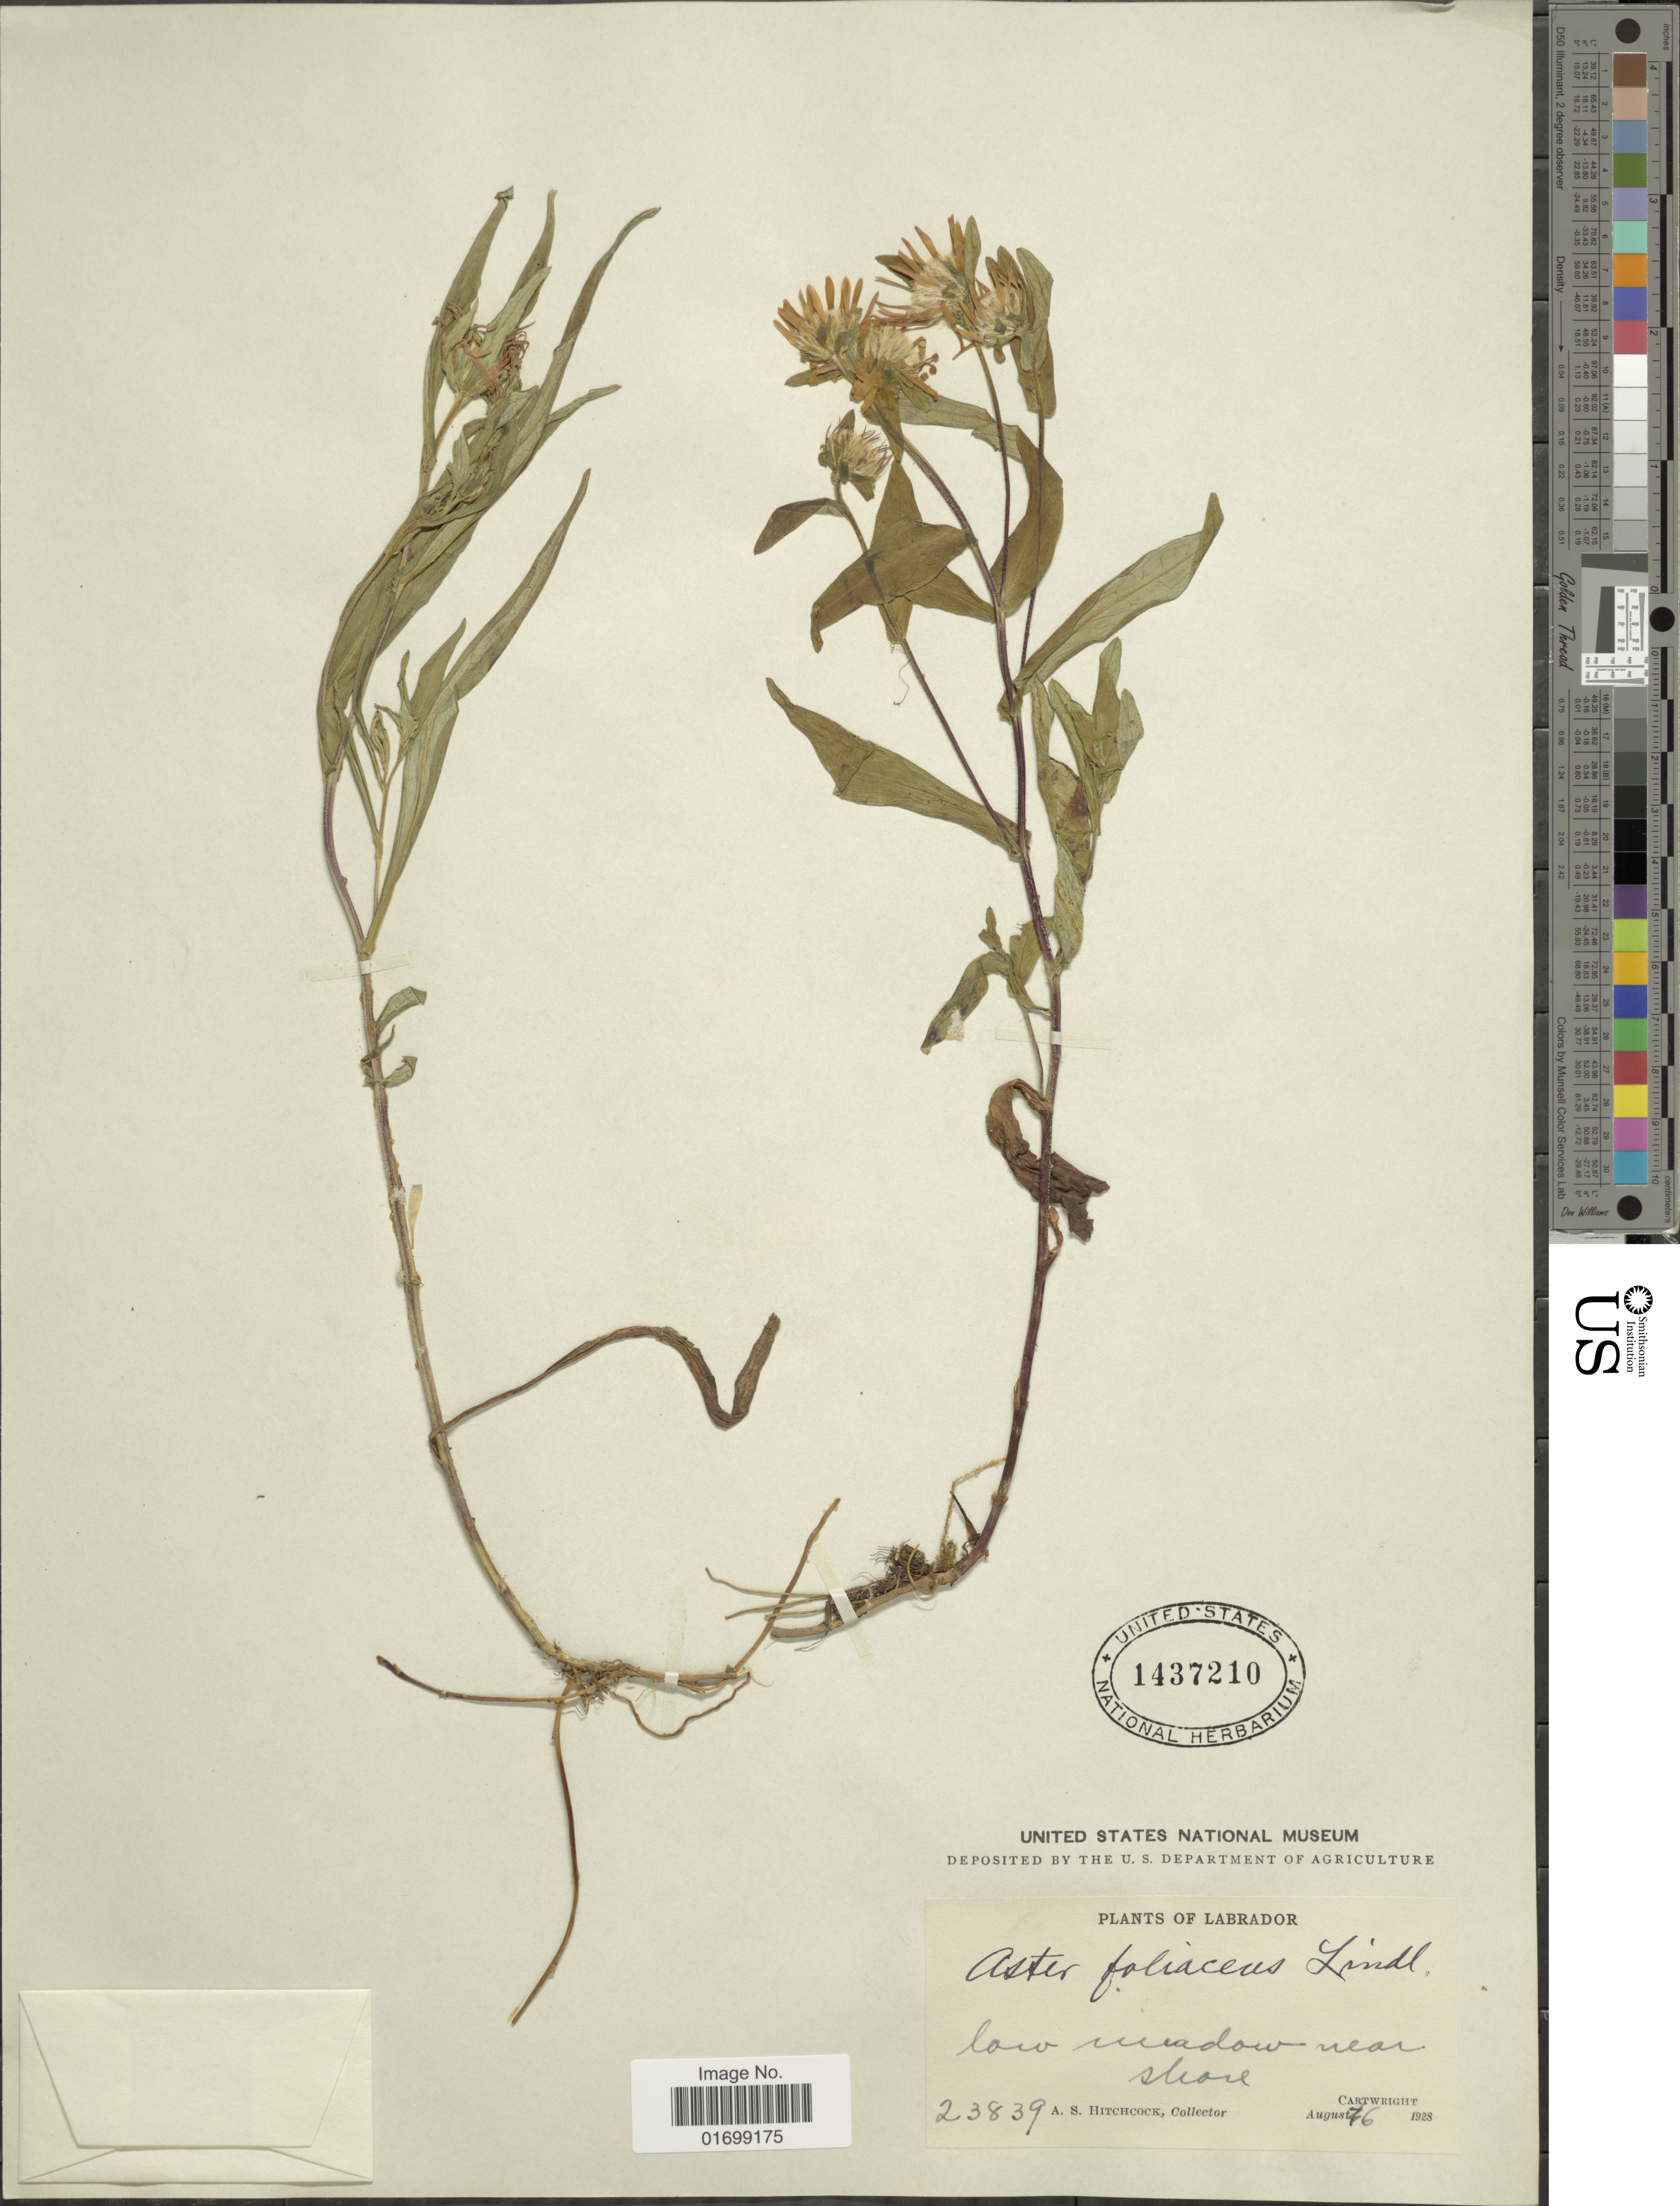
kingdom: Plantae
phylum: Tracheophyta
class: Magnoliopsida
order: Asterales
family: Asteraceae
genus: Symphyotrichum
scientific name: Symphyotrichum foliaceum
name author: (Lindl. ex DC.) G.L. Nesom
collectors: A. S. Hitchcock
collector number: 23839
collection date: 1928-08-26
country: Canada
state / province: Newfoundland and Labrador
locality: Labrador, low meadow near shore, Cartwright.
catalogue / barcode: US 1437210